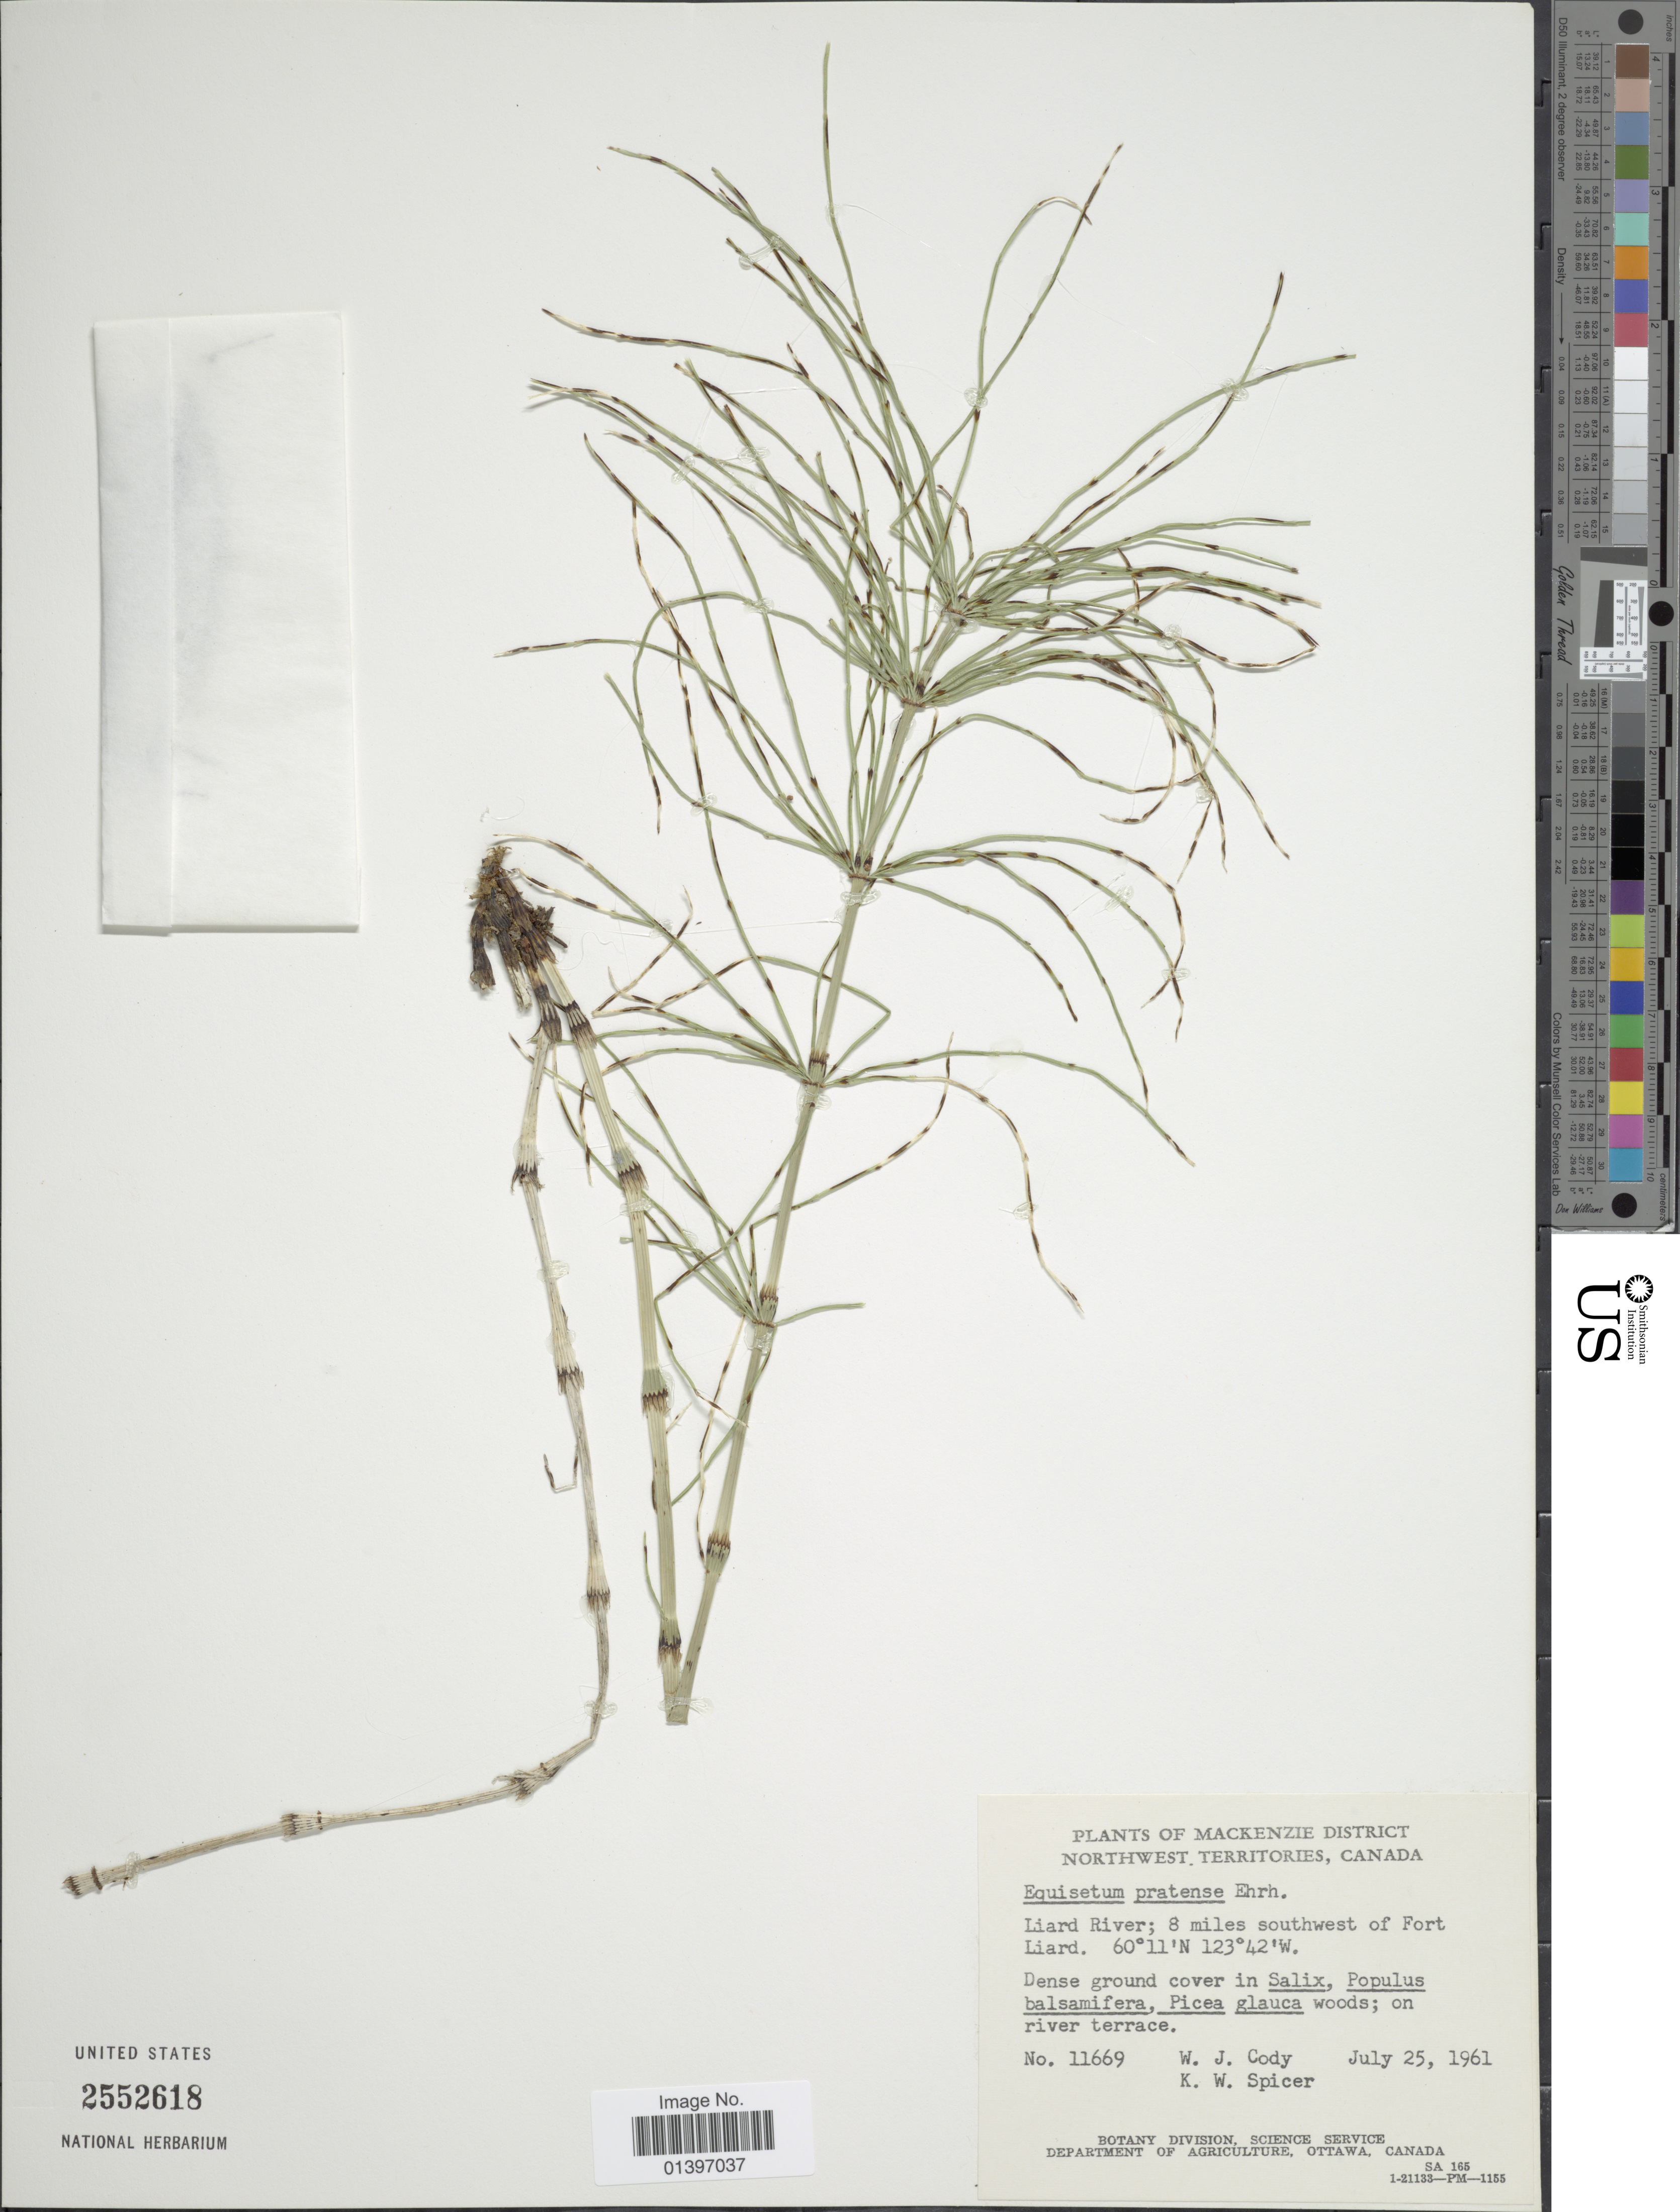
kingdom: Plantae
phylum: Tracheophyta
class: Polypodiopsida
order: Equisetales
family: Equisetaceae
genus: Equisetum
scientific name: Equisetum pratense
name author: Ehrh.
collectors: W. Cody & K. Spicer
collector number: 11669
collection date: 1961-07-25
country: Canada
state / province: Northwest Territories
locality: Mackenzie District, Liard River; 8miles southwest of Fort Liard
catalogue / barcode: US 2552618